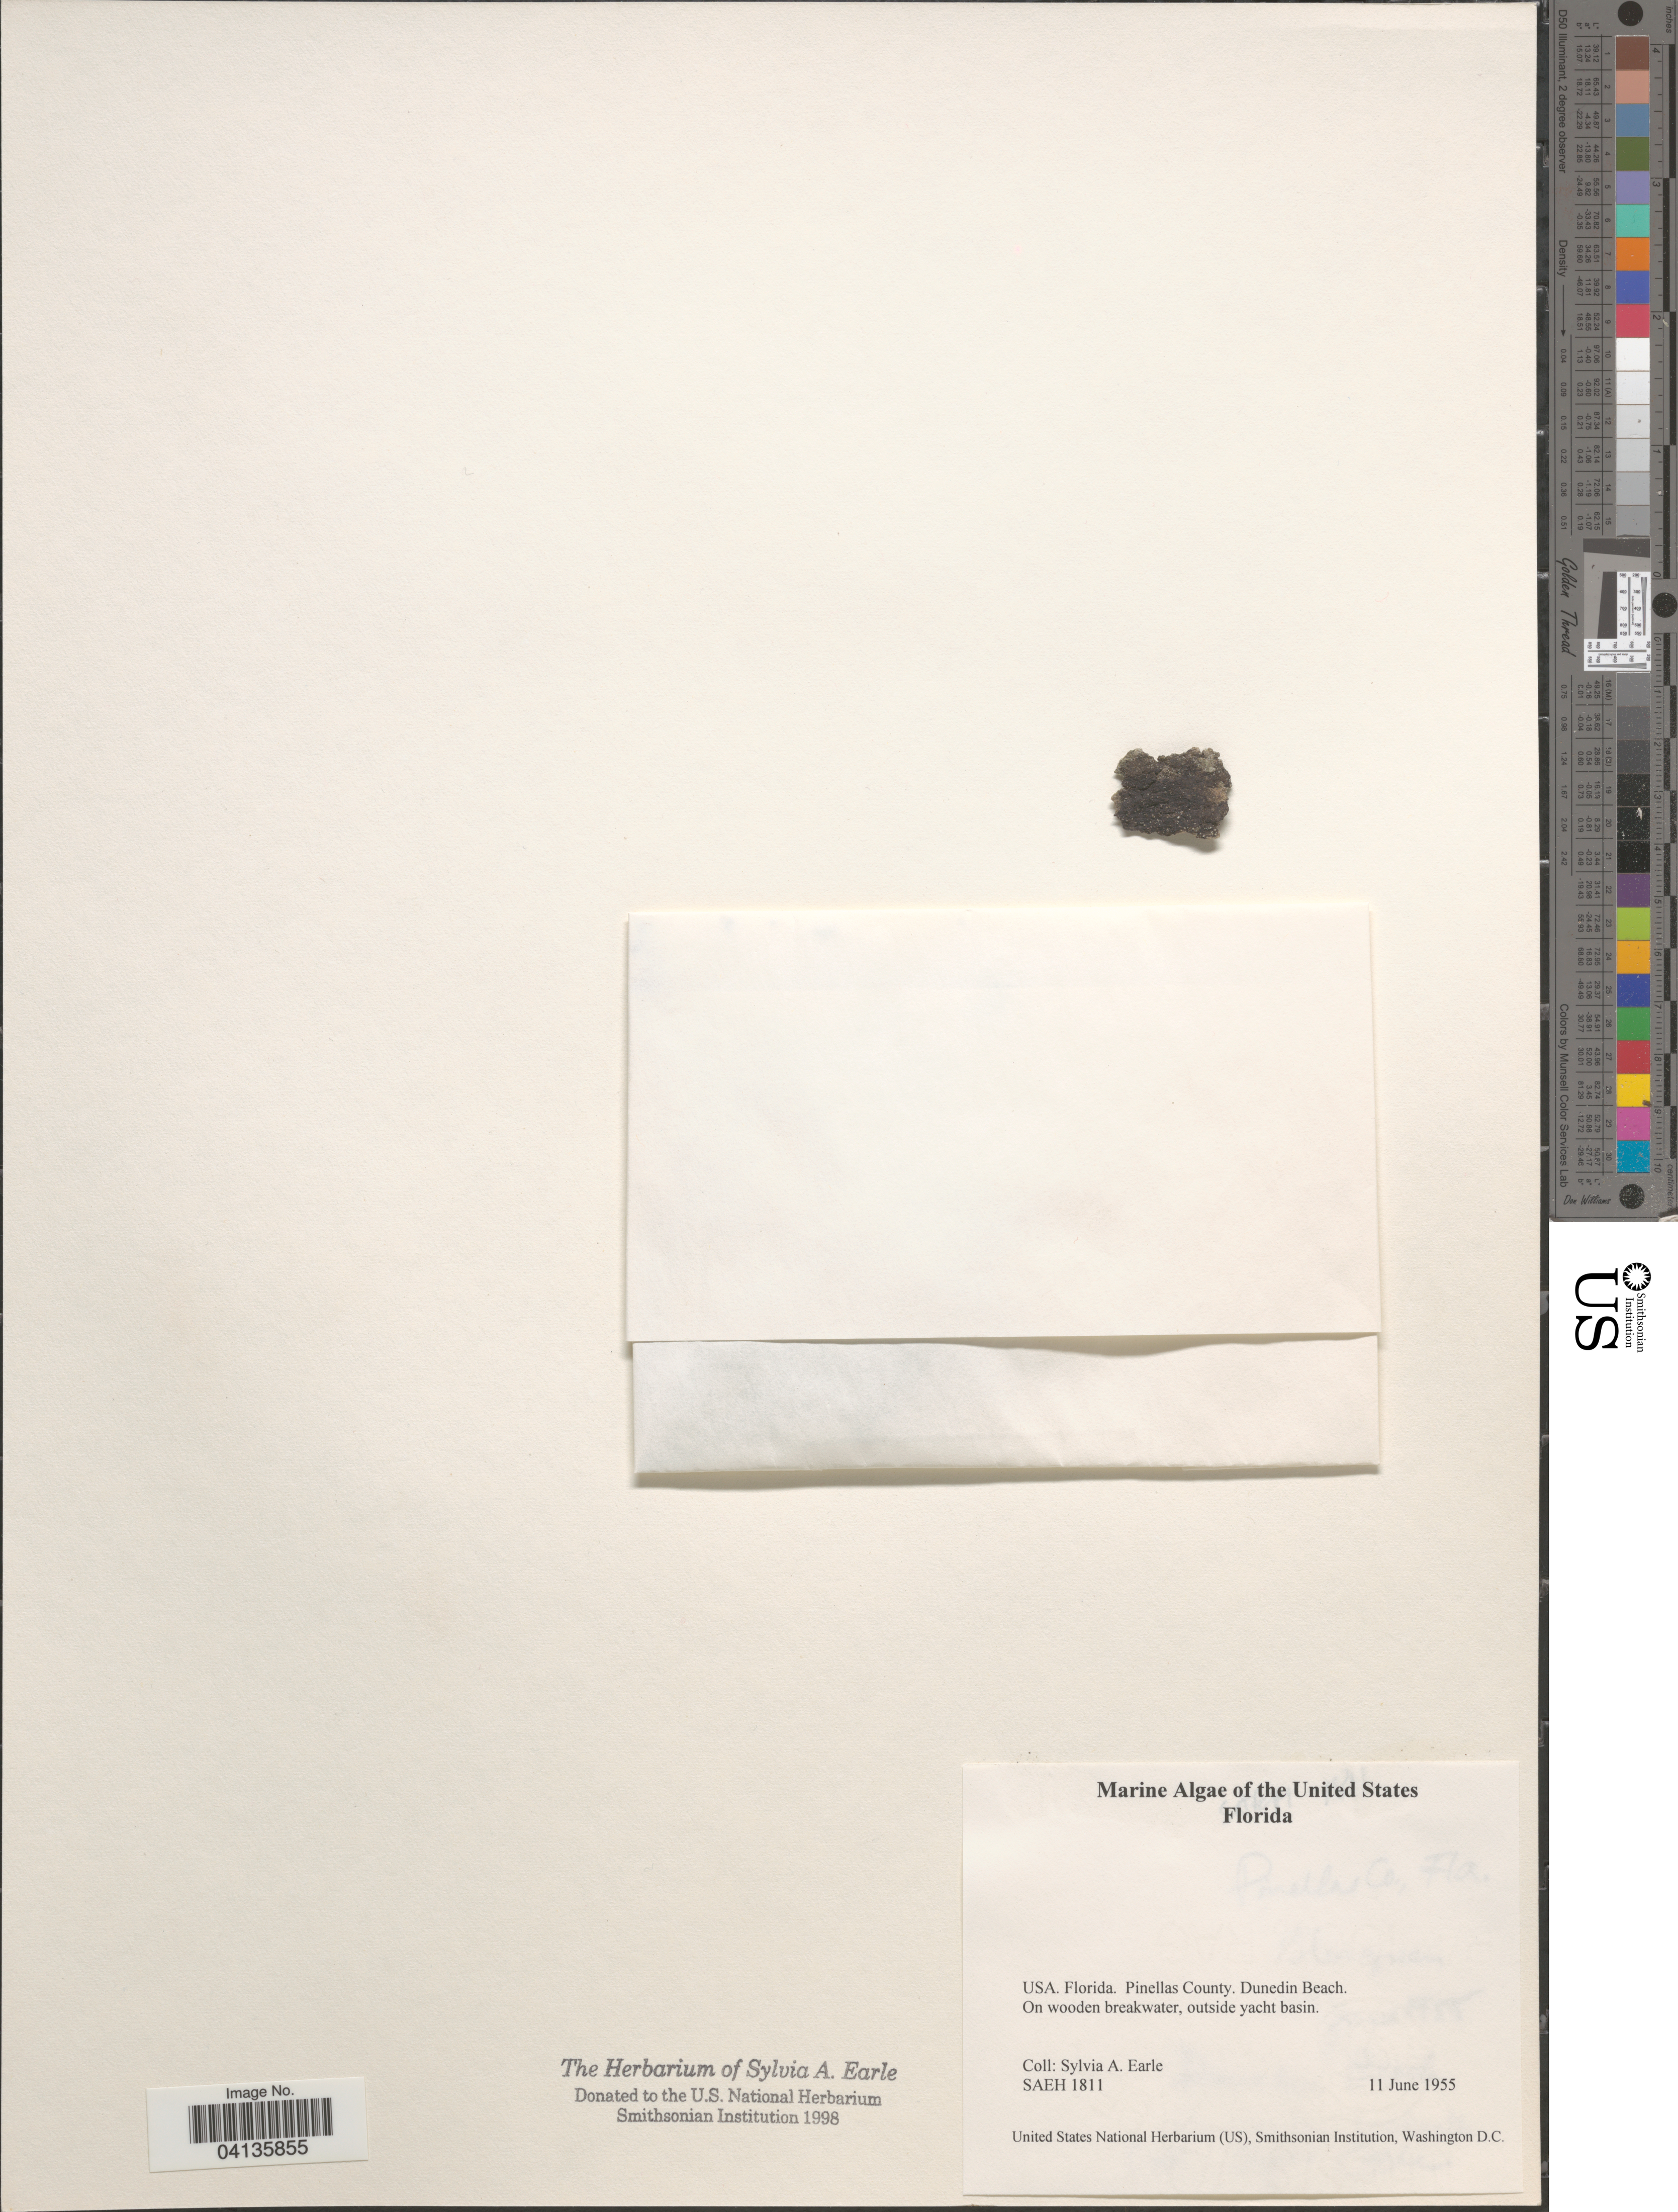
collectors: S. A. Earle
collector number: SAEH 1811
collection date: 1955-06-11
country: United States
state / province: Florida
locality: Pinellas County. Dunedin Beach.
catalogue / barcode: US 238765